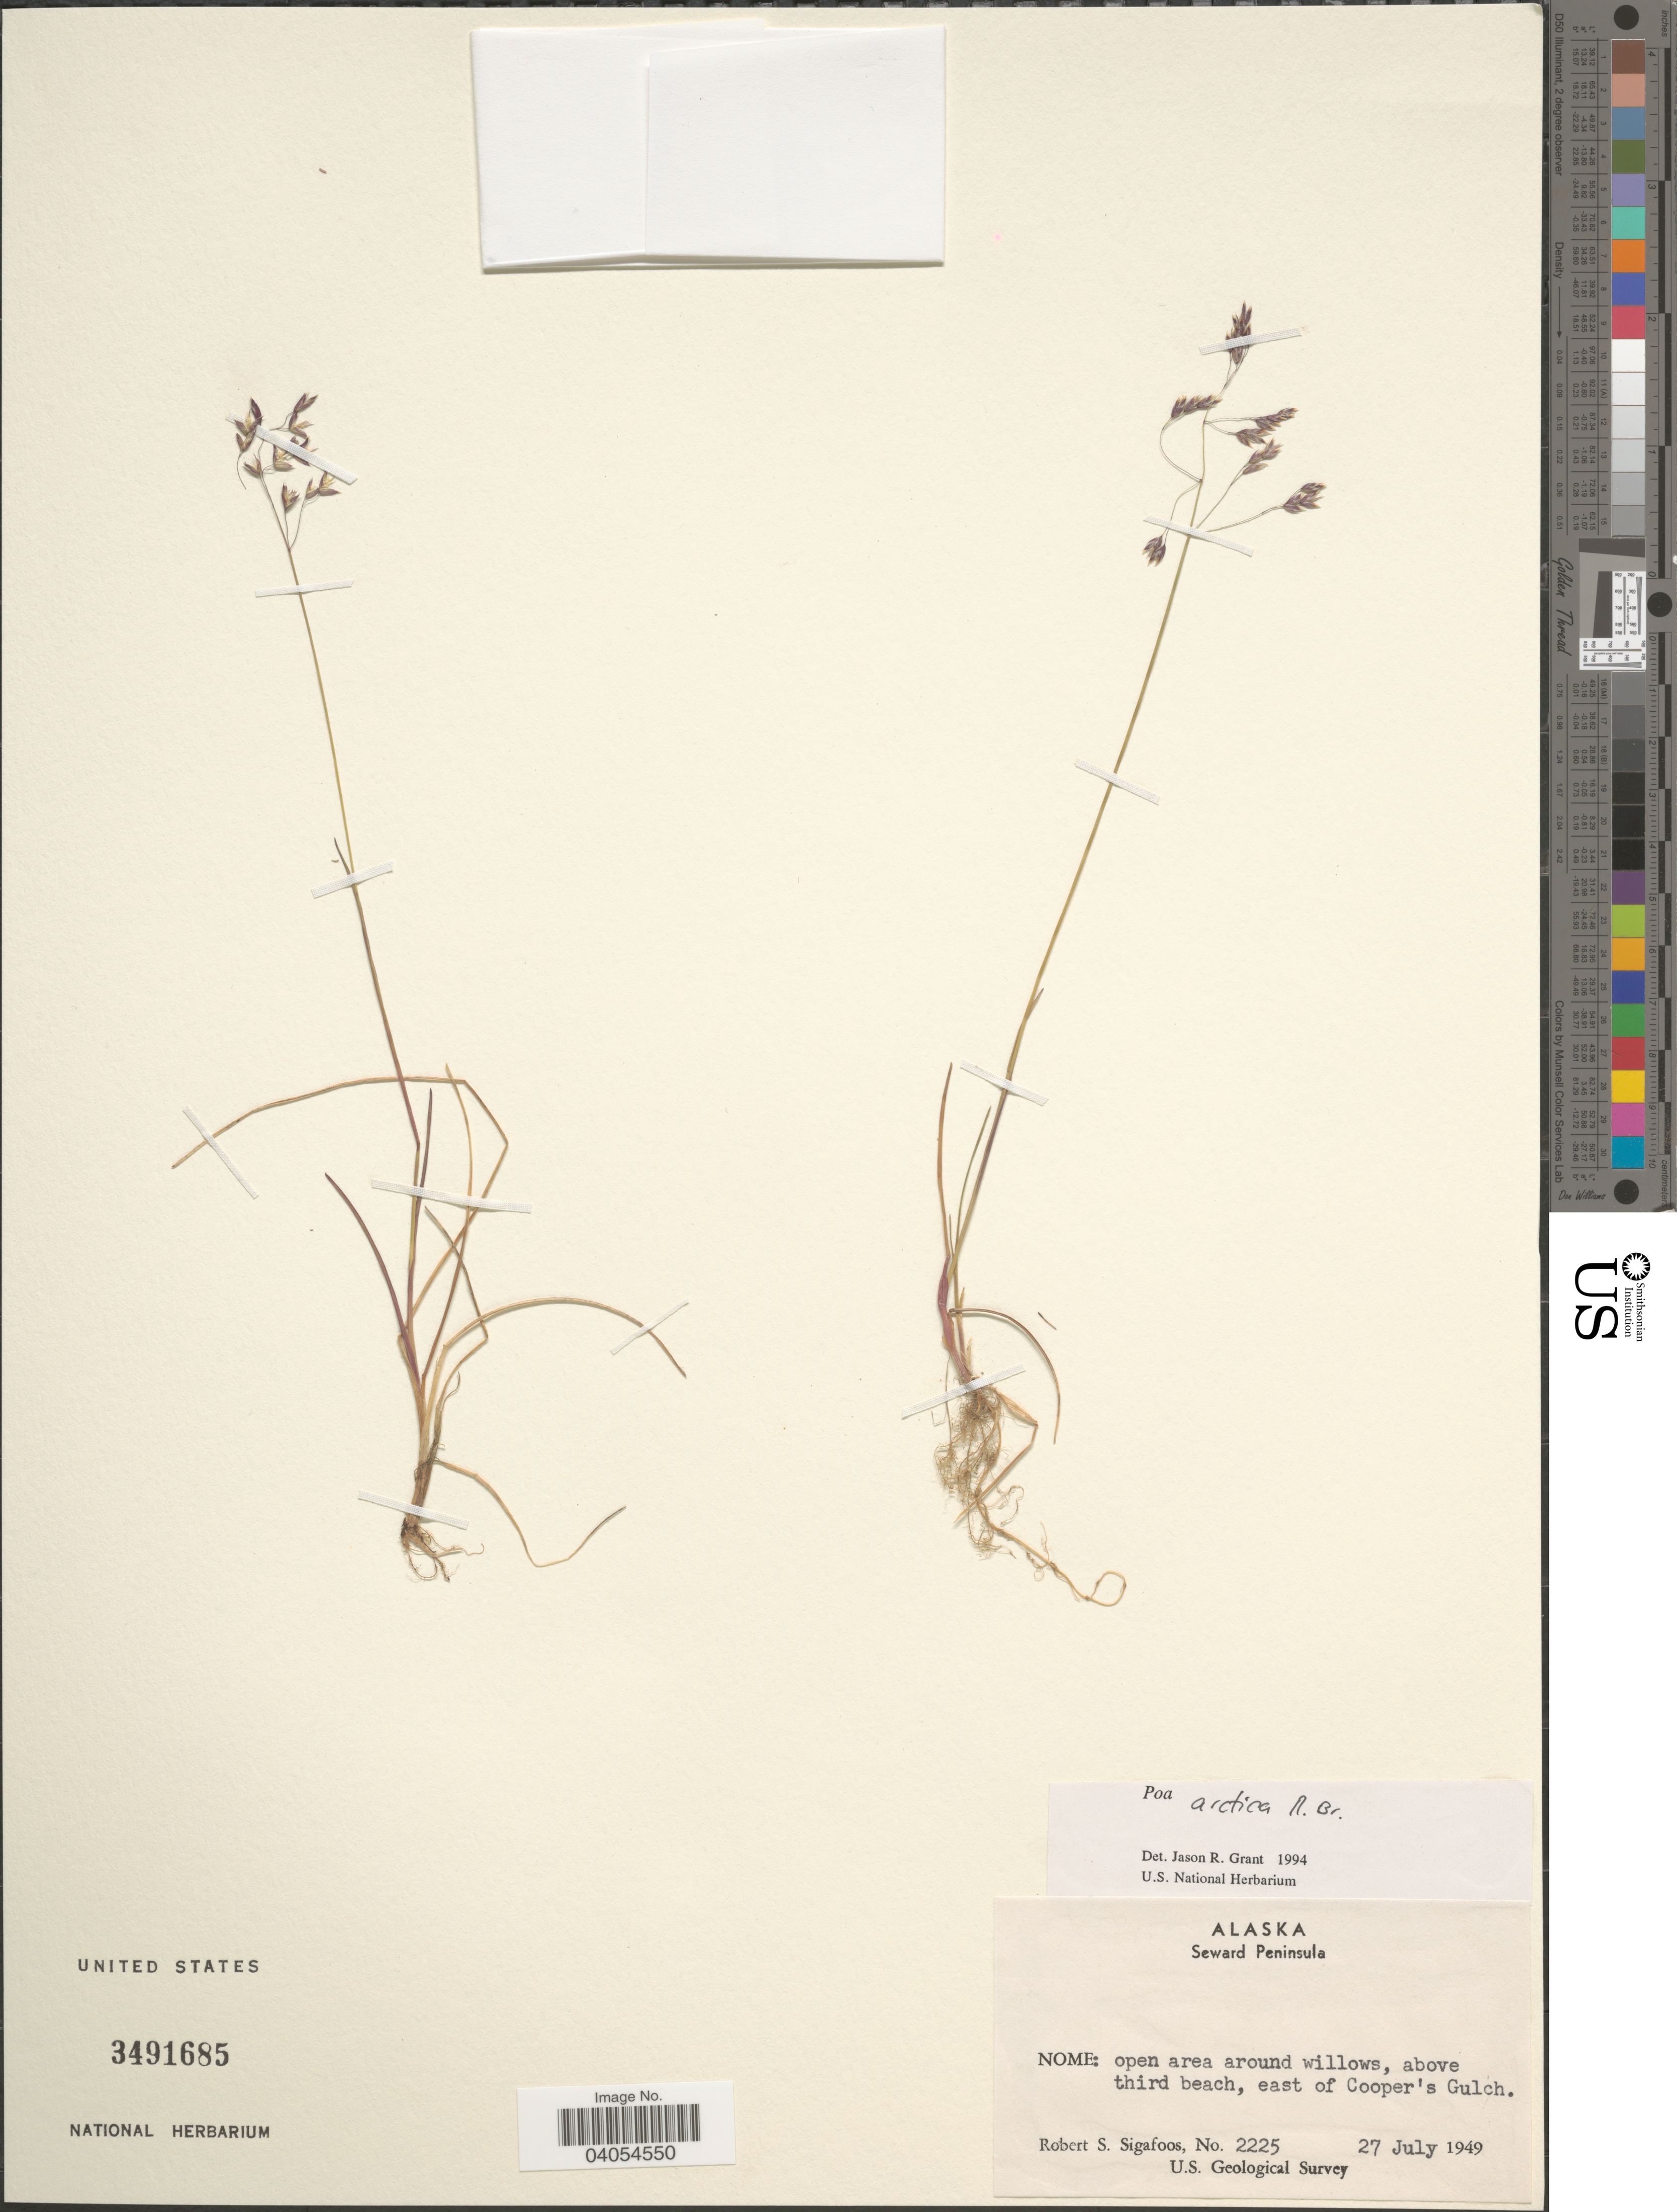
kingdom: Plantae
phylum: Tracheophyta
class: Liliopsida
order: Poales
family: Poaceae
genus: Poa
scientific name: Poa arctica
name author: R. Br.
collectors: R. Sigafoos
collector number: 2225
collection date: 1949-07-27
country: United States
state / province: Alaska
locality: Seward Peninsula. Nome: open area around willows, above third beach, east of Cooper's Gulch.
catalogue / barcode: US 3491685